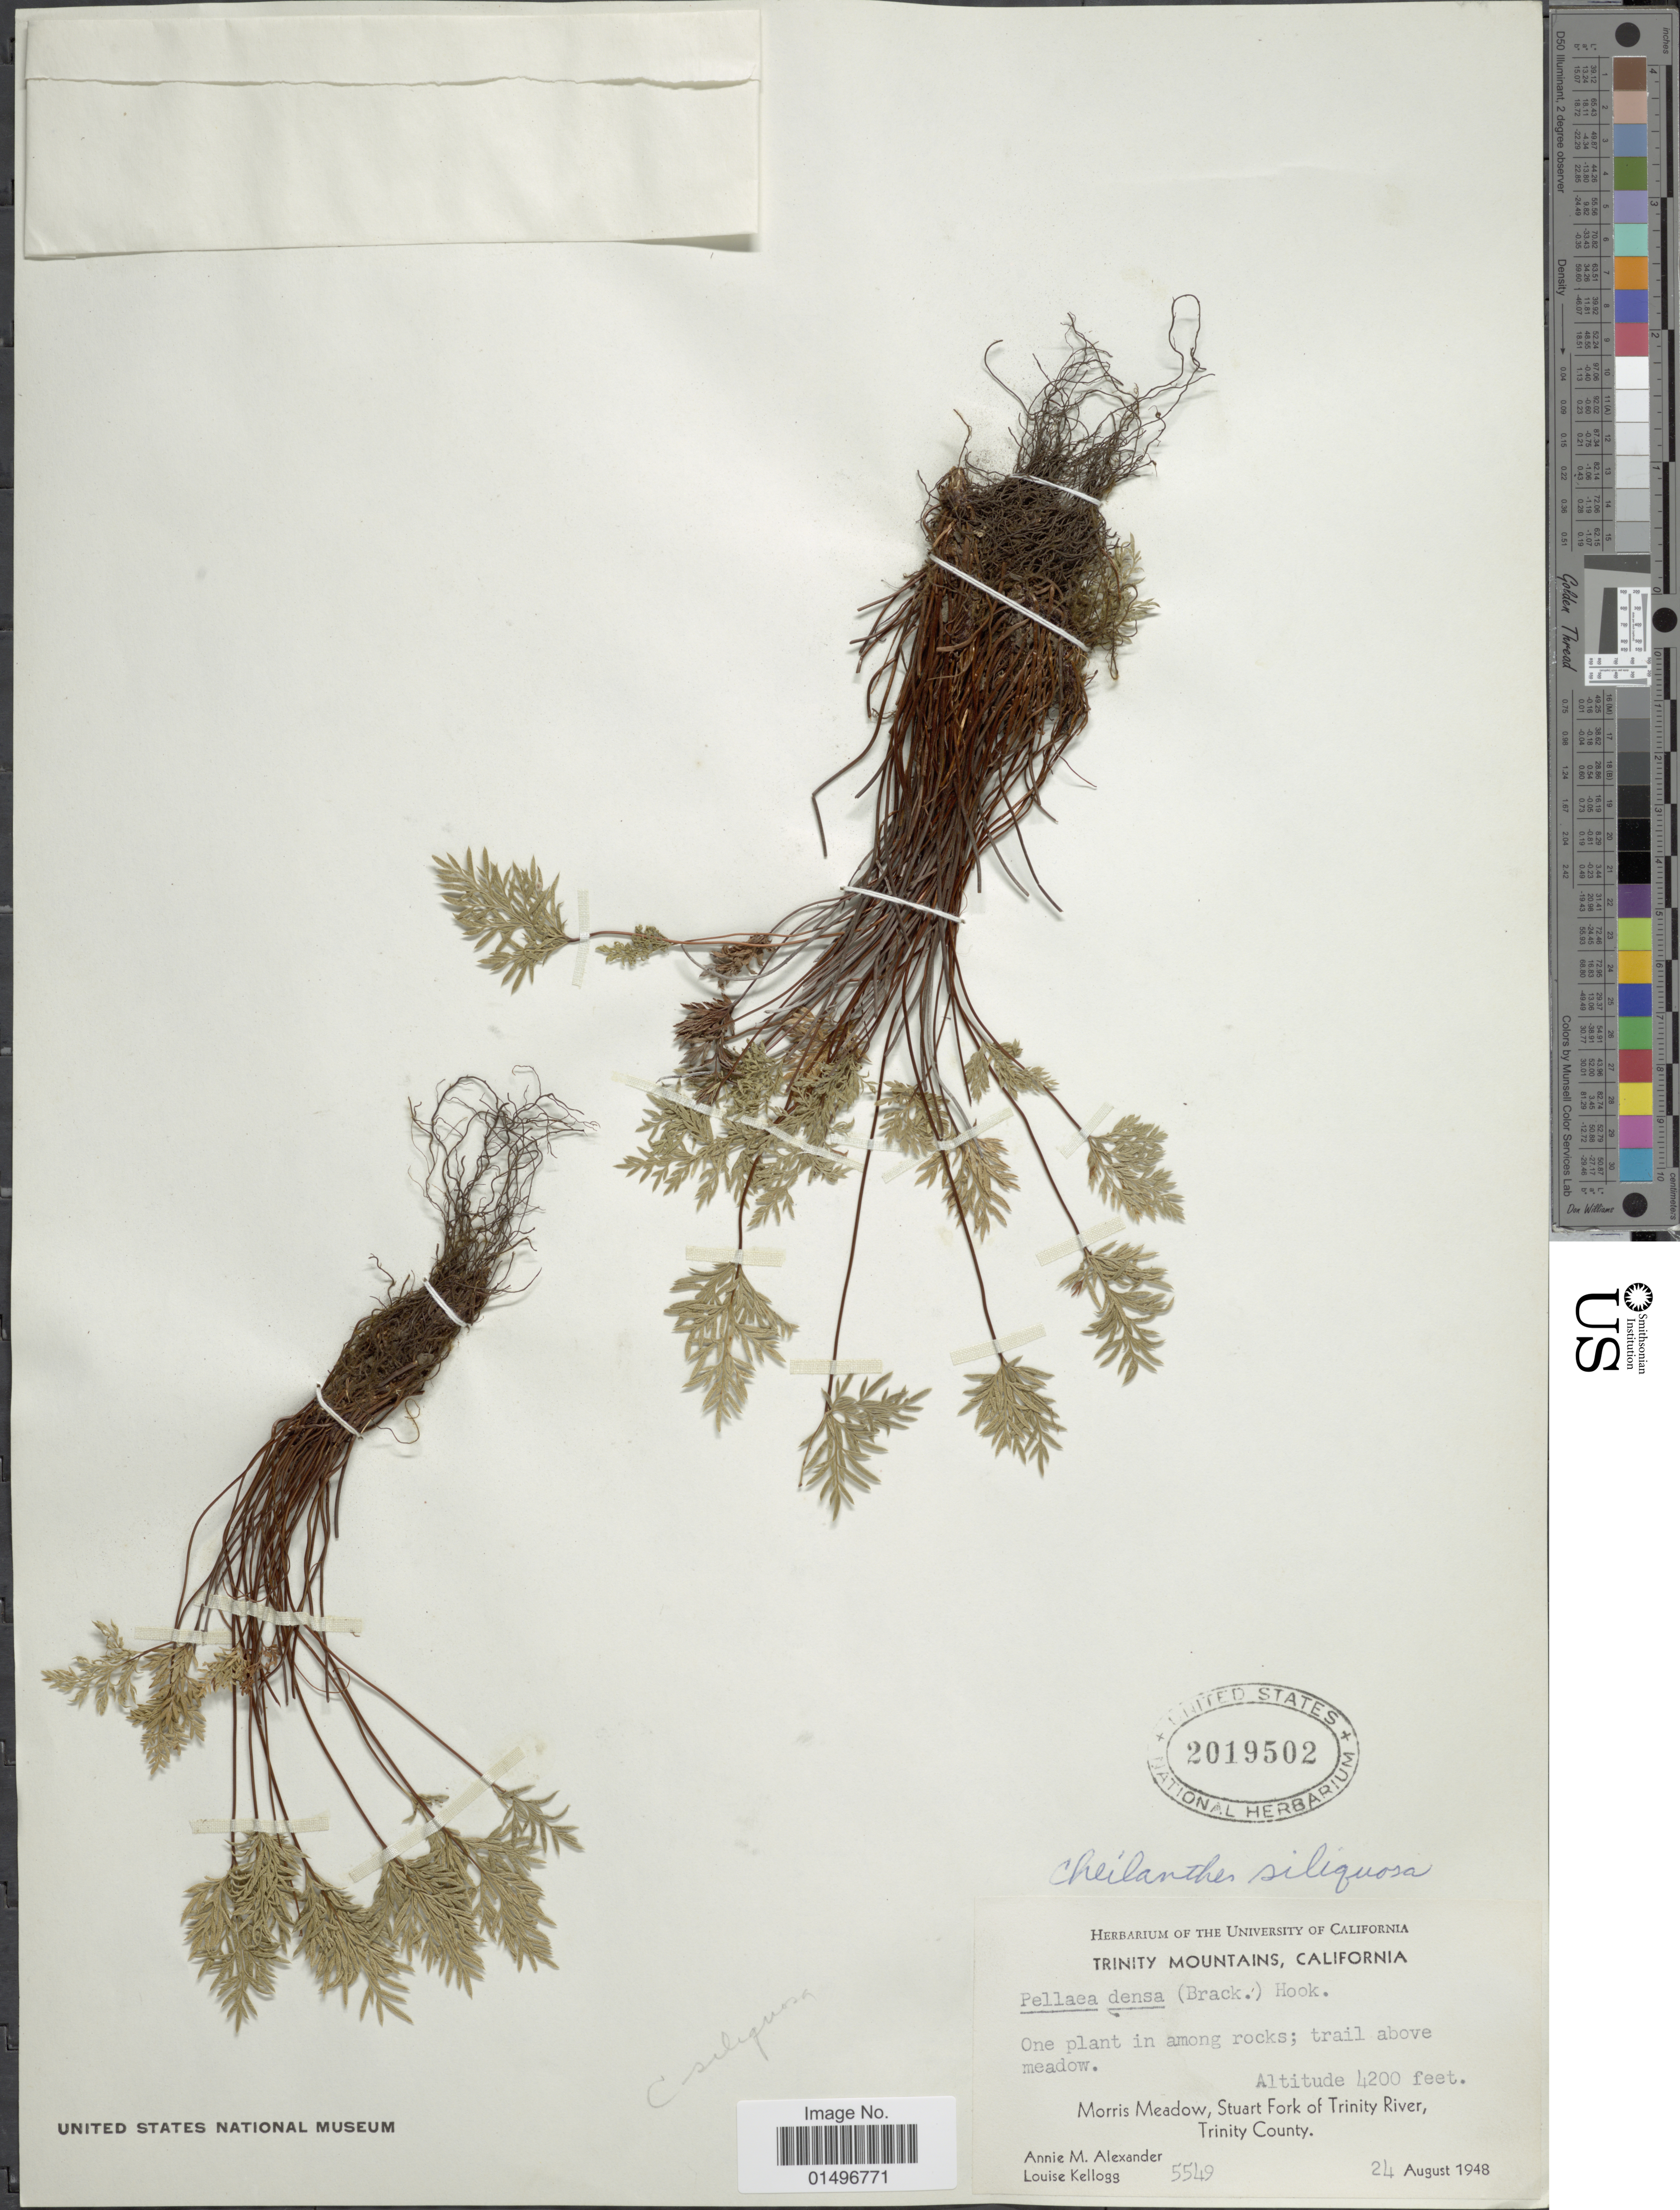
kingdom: Plantae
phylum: Tracheophyta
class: Polypodiopsida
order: Polypodiales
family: Pteridaceae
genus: Aspidotis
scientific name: Aspidotis densa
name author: (Brack.) Lellinger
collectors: A. M. Alexander & L. Kellogg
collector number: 5549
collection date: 1948-08-24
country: United States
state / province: California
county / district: Trinity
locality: Trinity Mountains, California, Morris Meadow, Stuart Fork of Trinity River, Trinity County.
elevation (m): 1280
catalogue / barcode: US 2019502